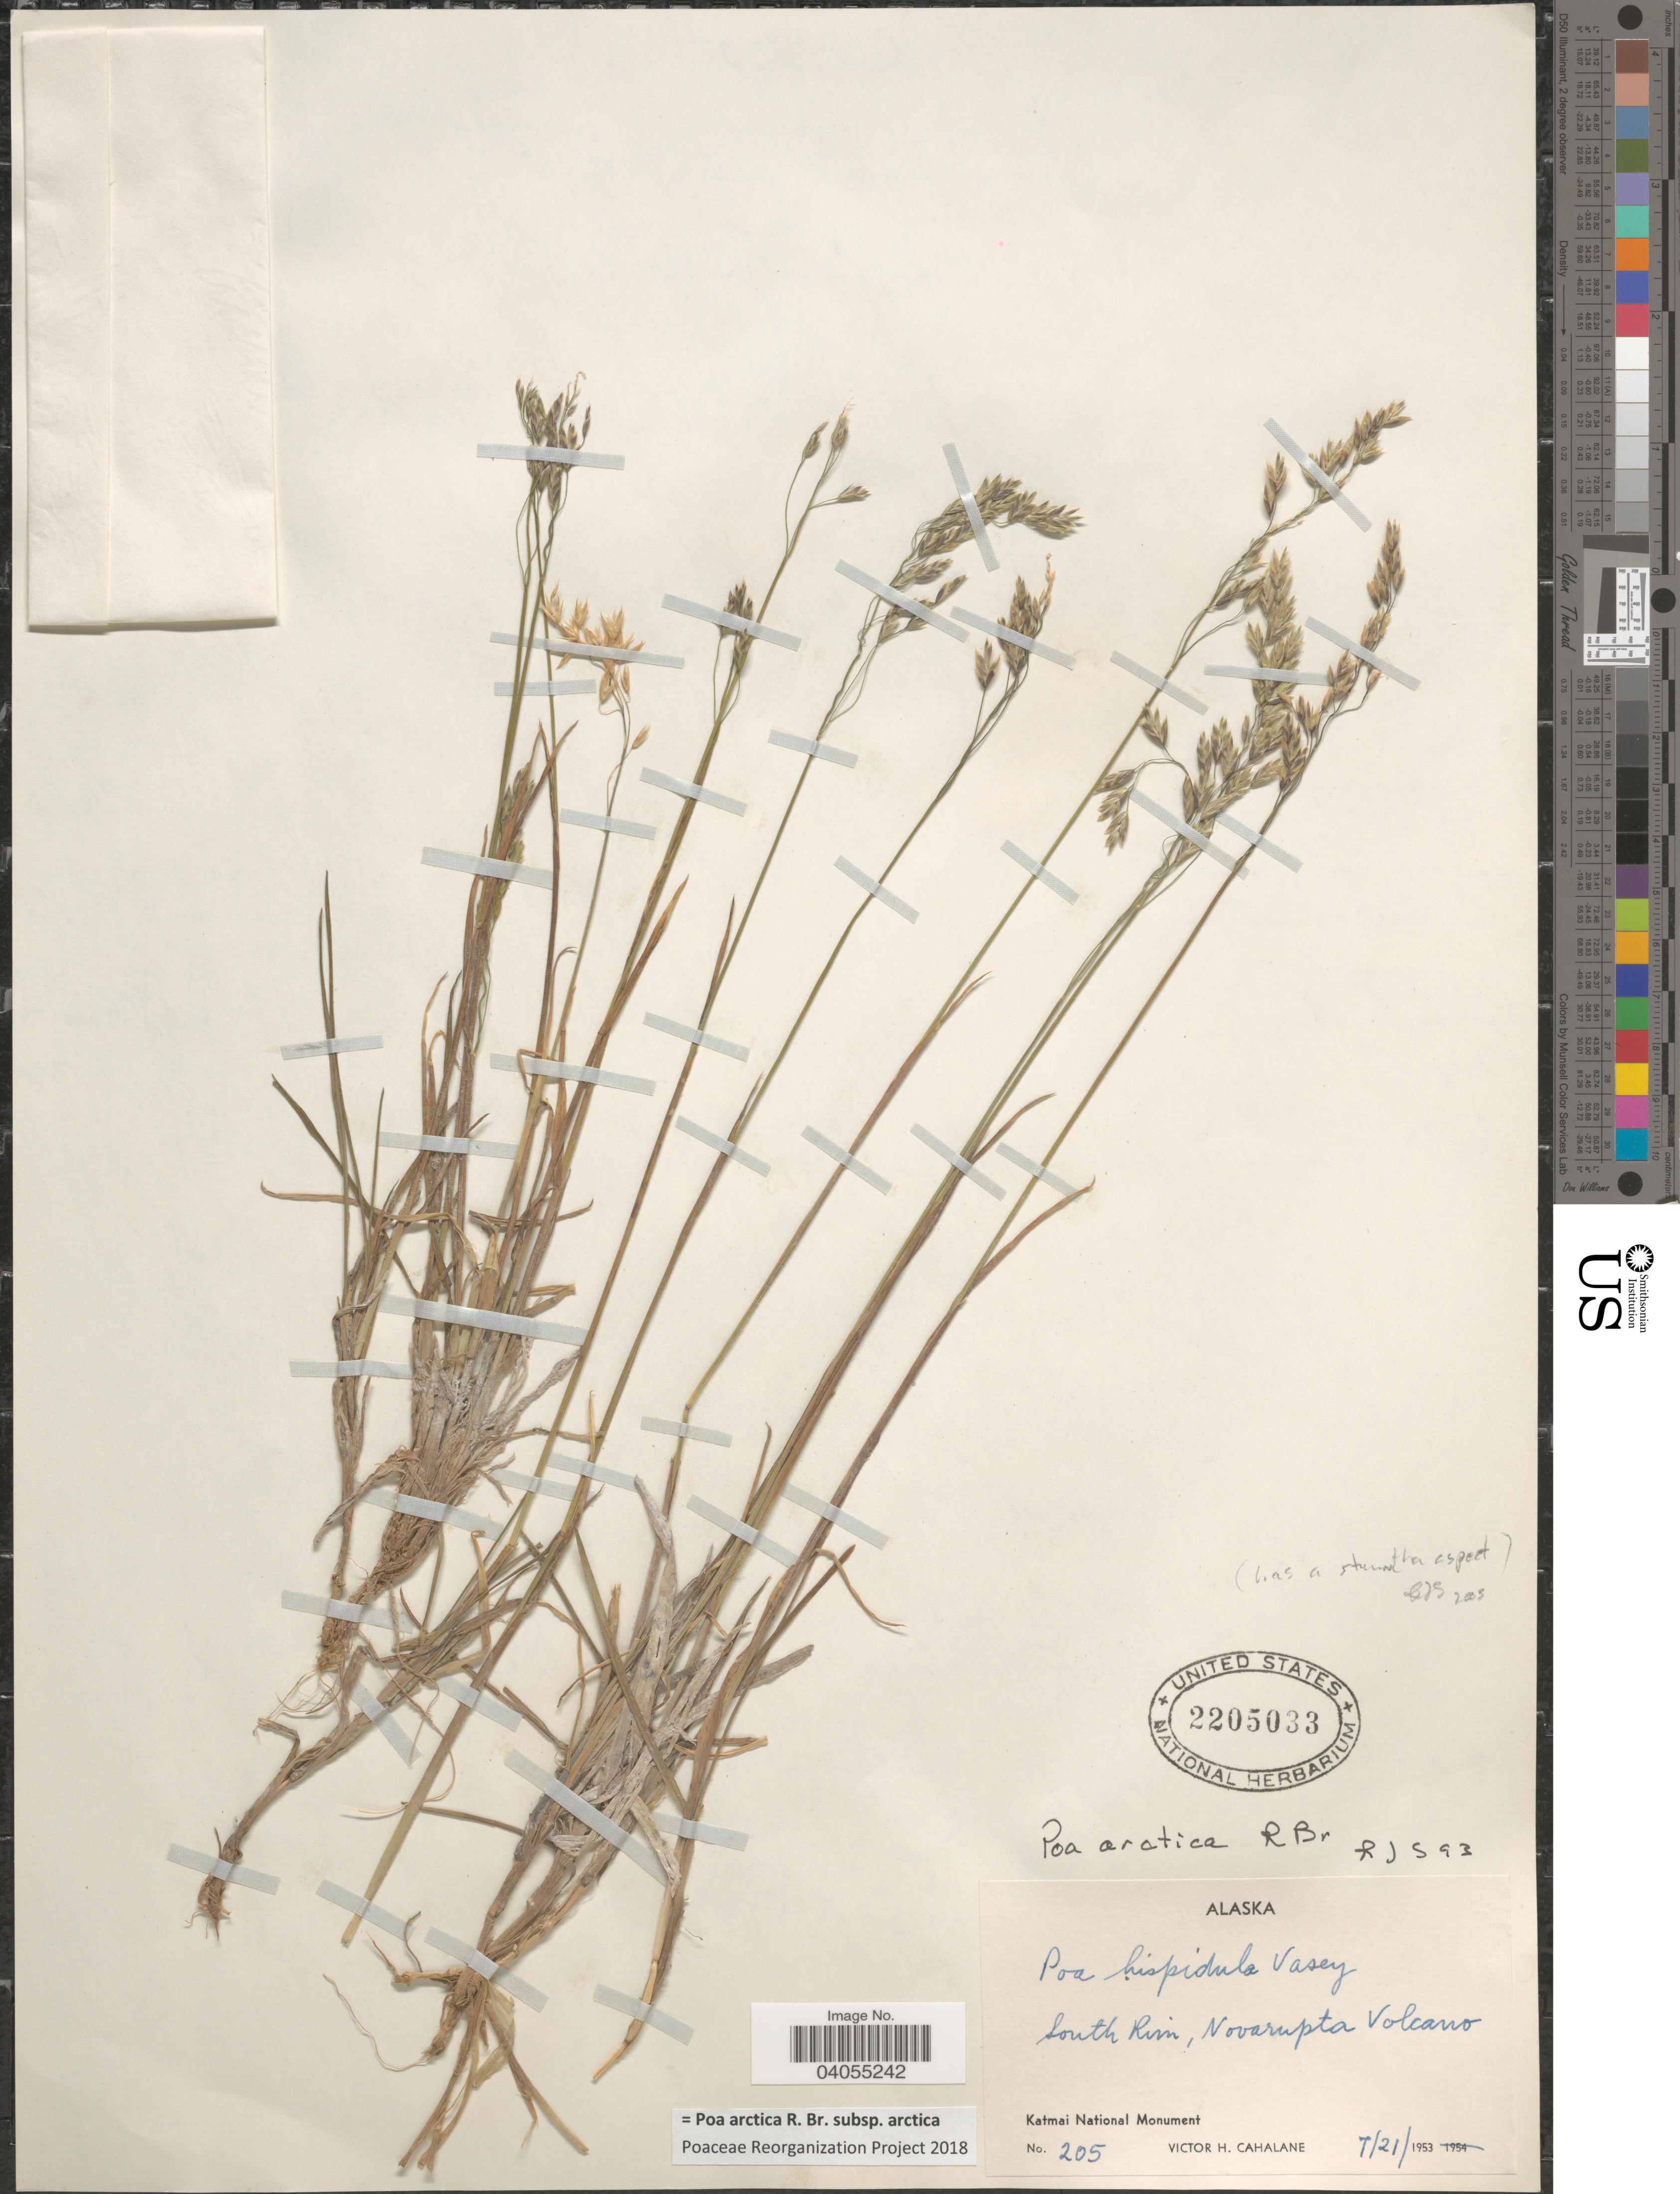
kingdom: Plantae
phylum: Tracheophyta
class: Liliopsida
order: Poales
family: Poaceae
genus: Poa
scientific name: Poa arctica subsp. arctica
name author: R. Br.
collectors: V. Cahalane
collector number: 205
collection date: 1953-07-21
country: United States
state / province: Alaska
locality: South Rim, Novarupta Volcano. Katmai National Monument.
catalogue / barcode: US 2205033